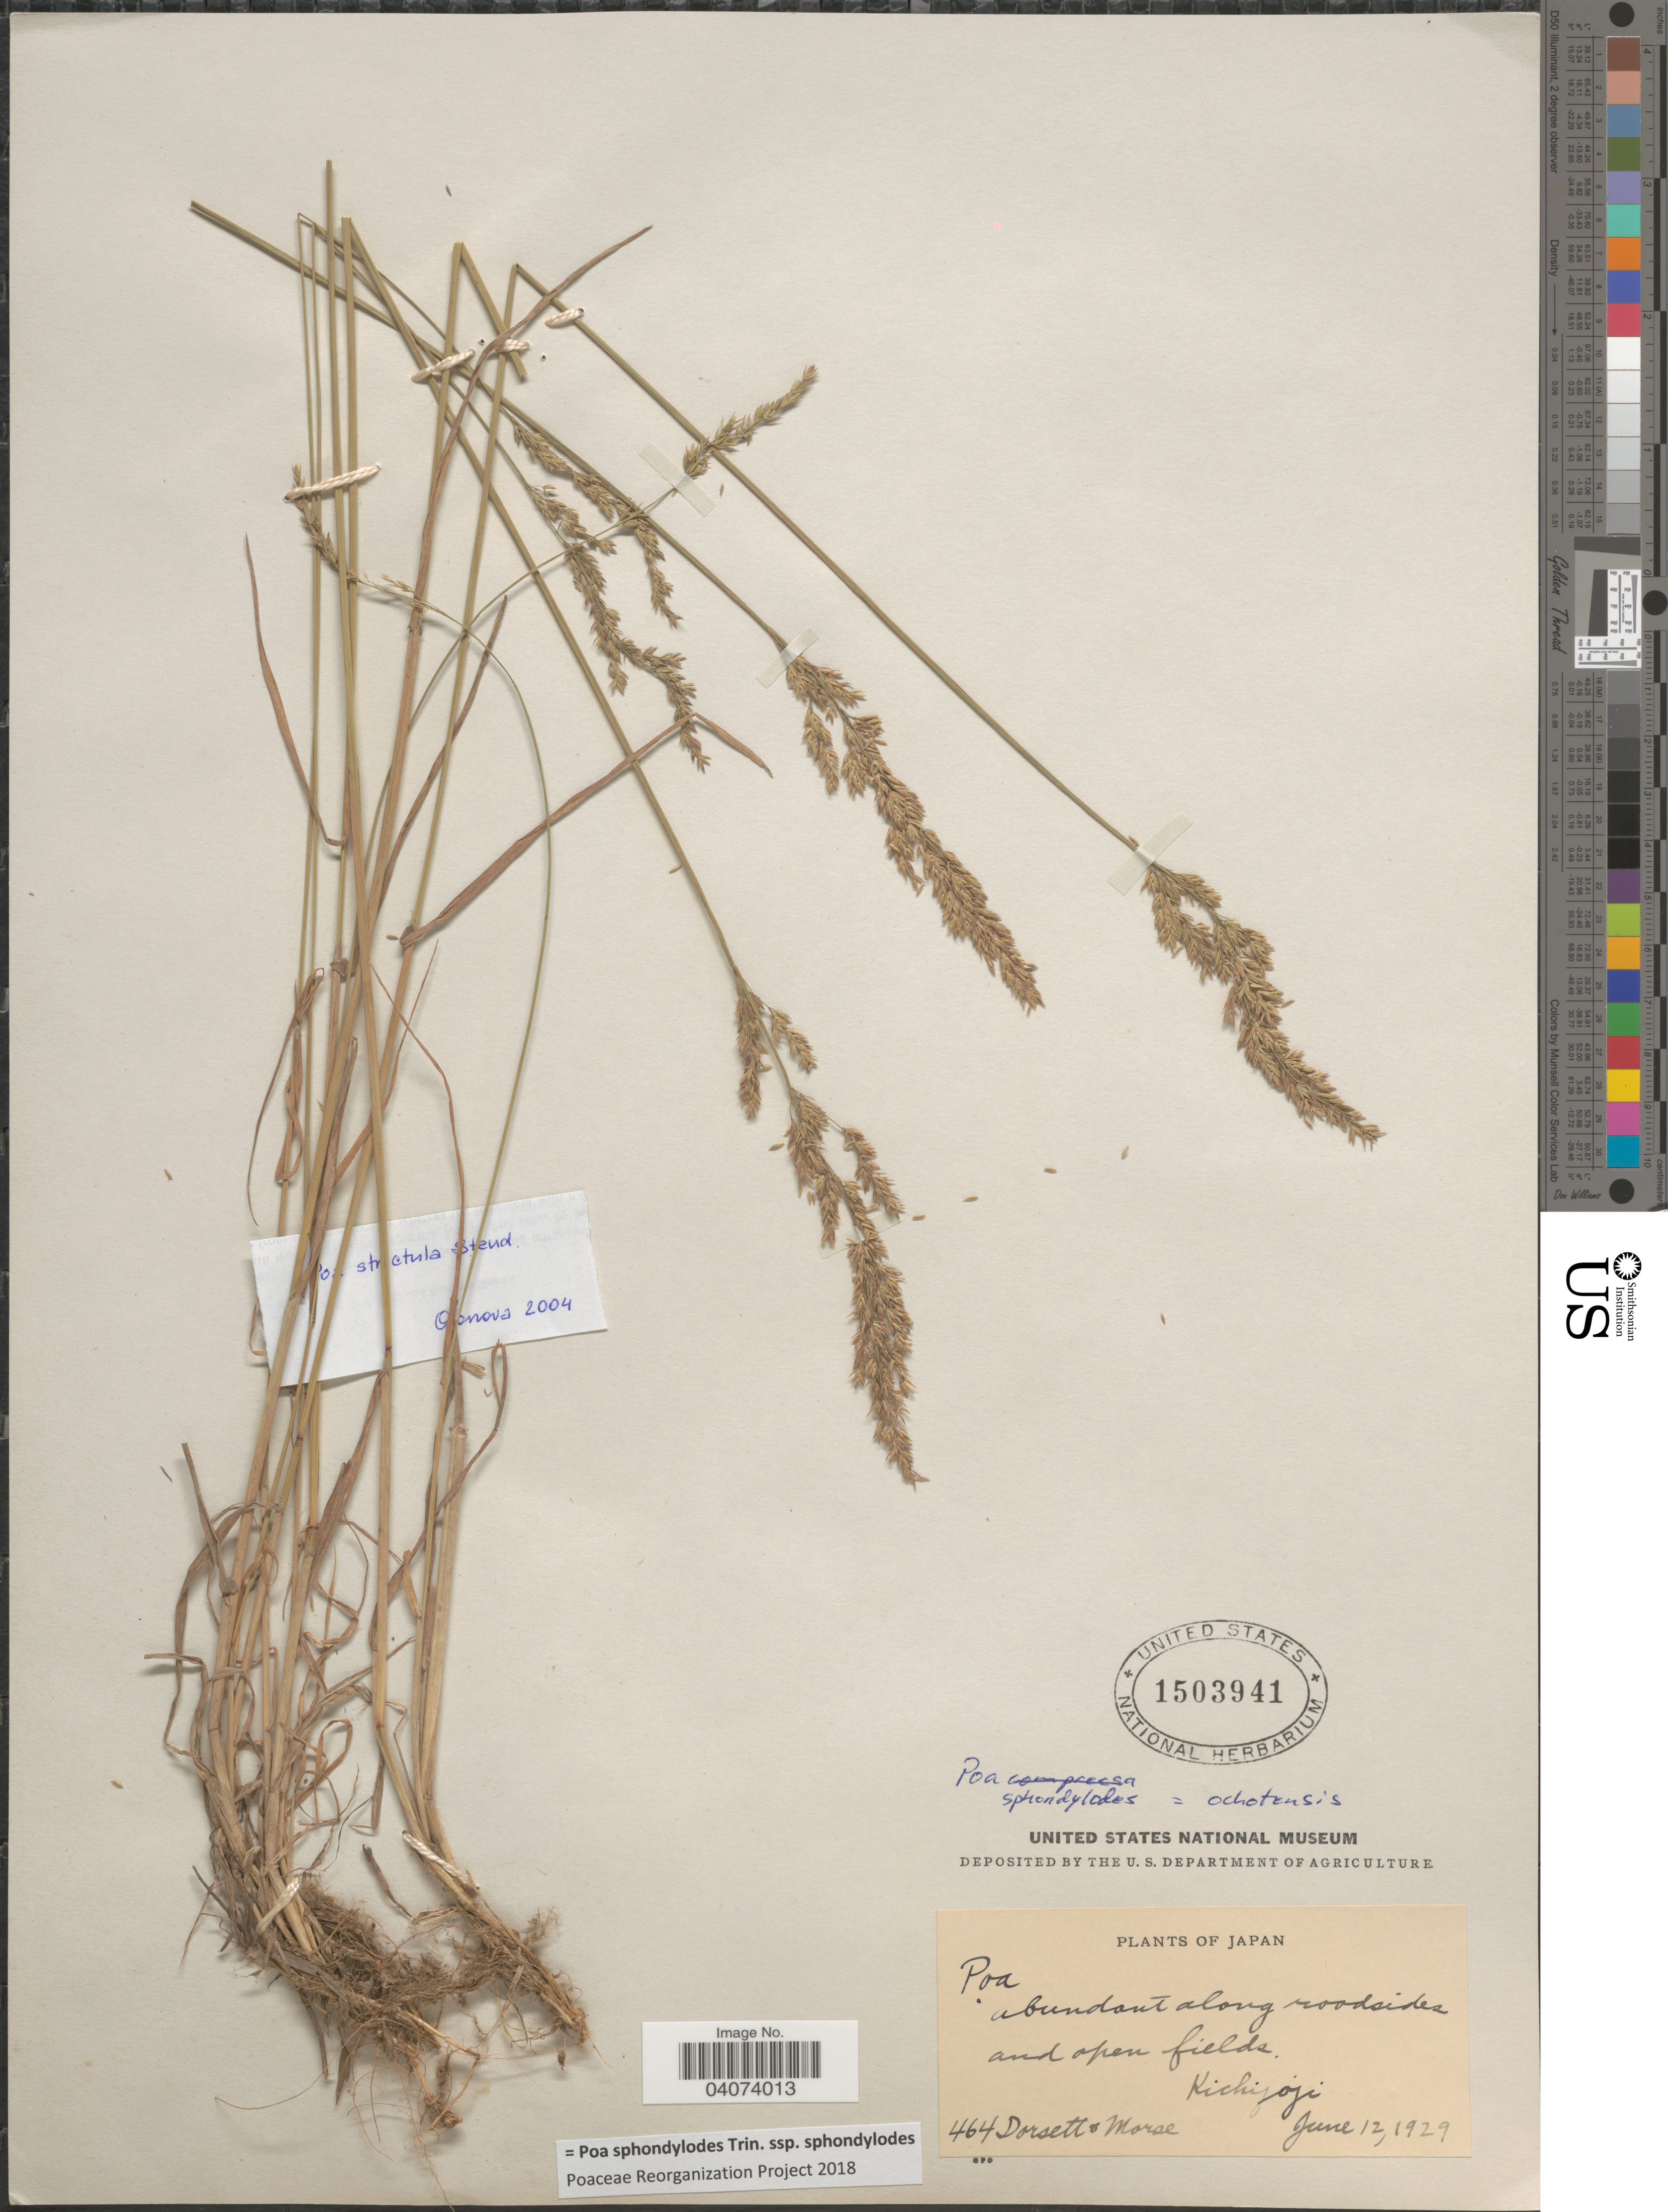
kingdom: Plantae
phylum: Tracheophyta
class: Liliopsida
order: Poales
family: Poaceae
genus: Poa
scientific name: Poa sphondylodes subsp. sphondylodes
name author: Trin.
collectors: -- Dorsett & -. Morse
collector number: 464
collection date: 1929-06-12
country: Japan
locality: Abundant along roadsides and open fields. Kichijoji.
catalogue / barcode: US 1503941